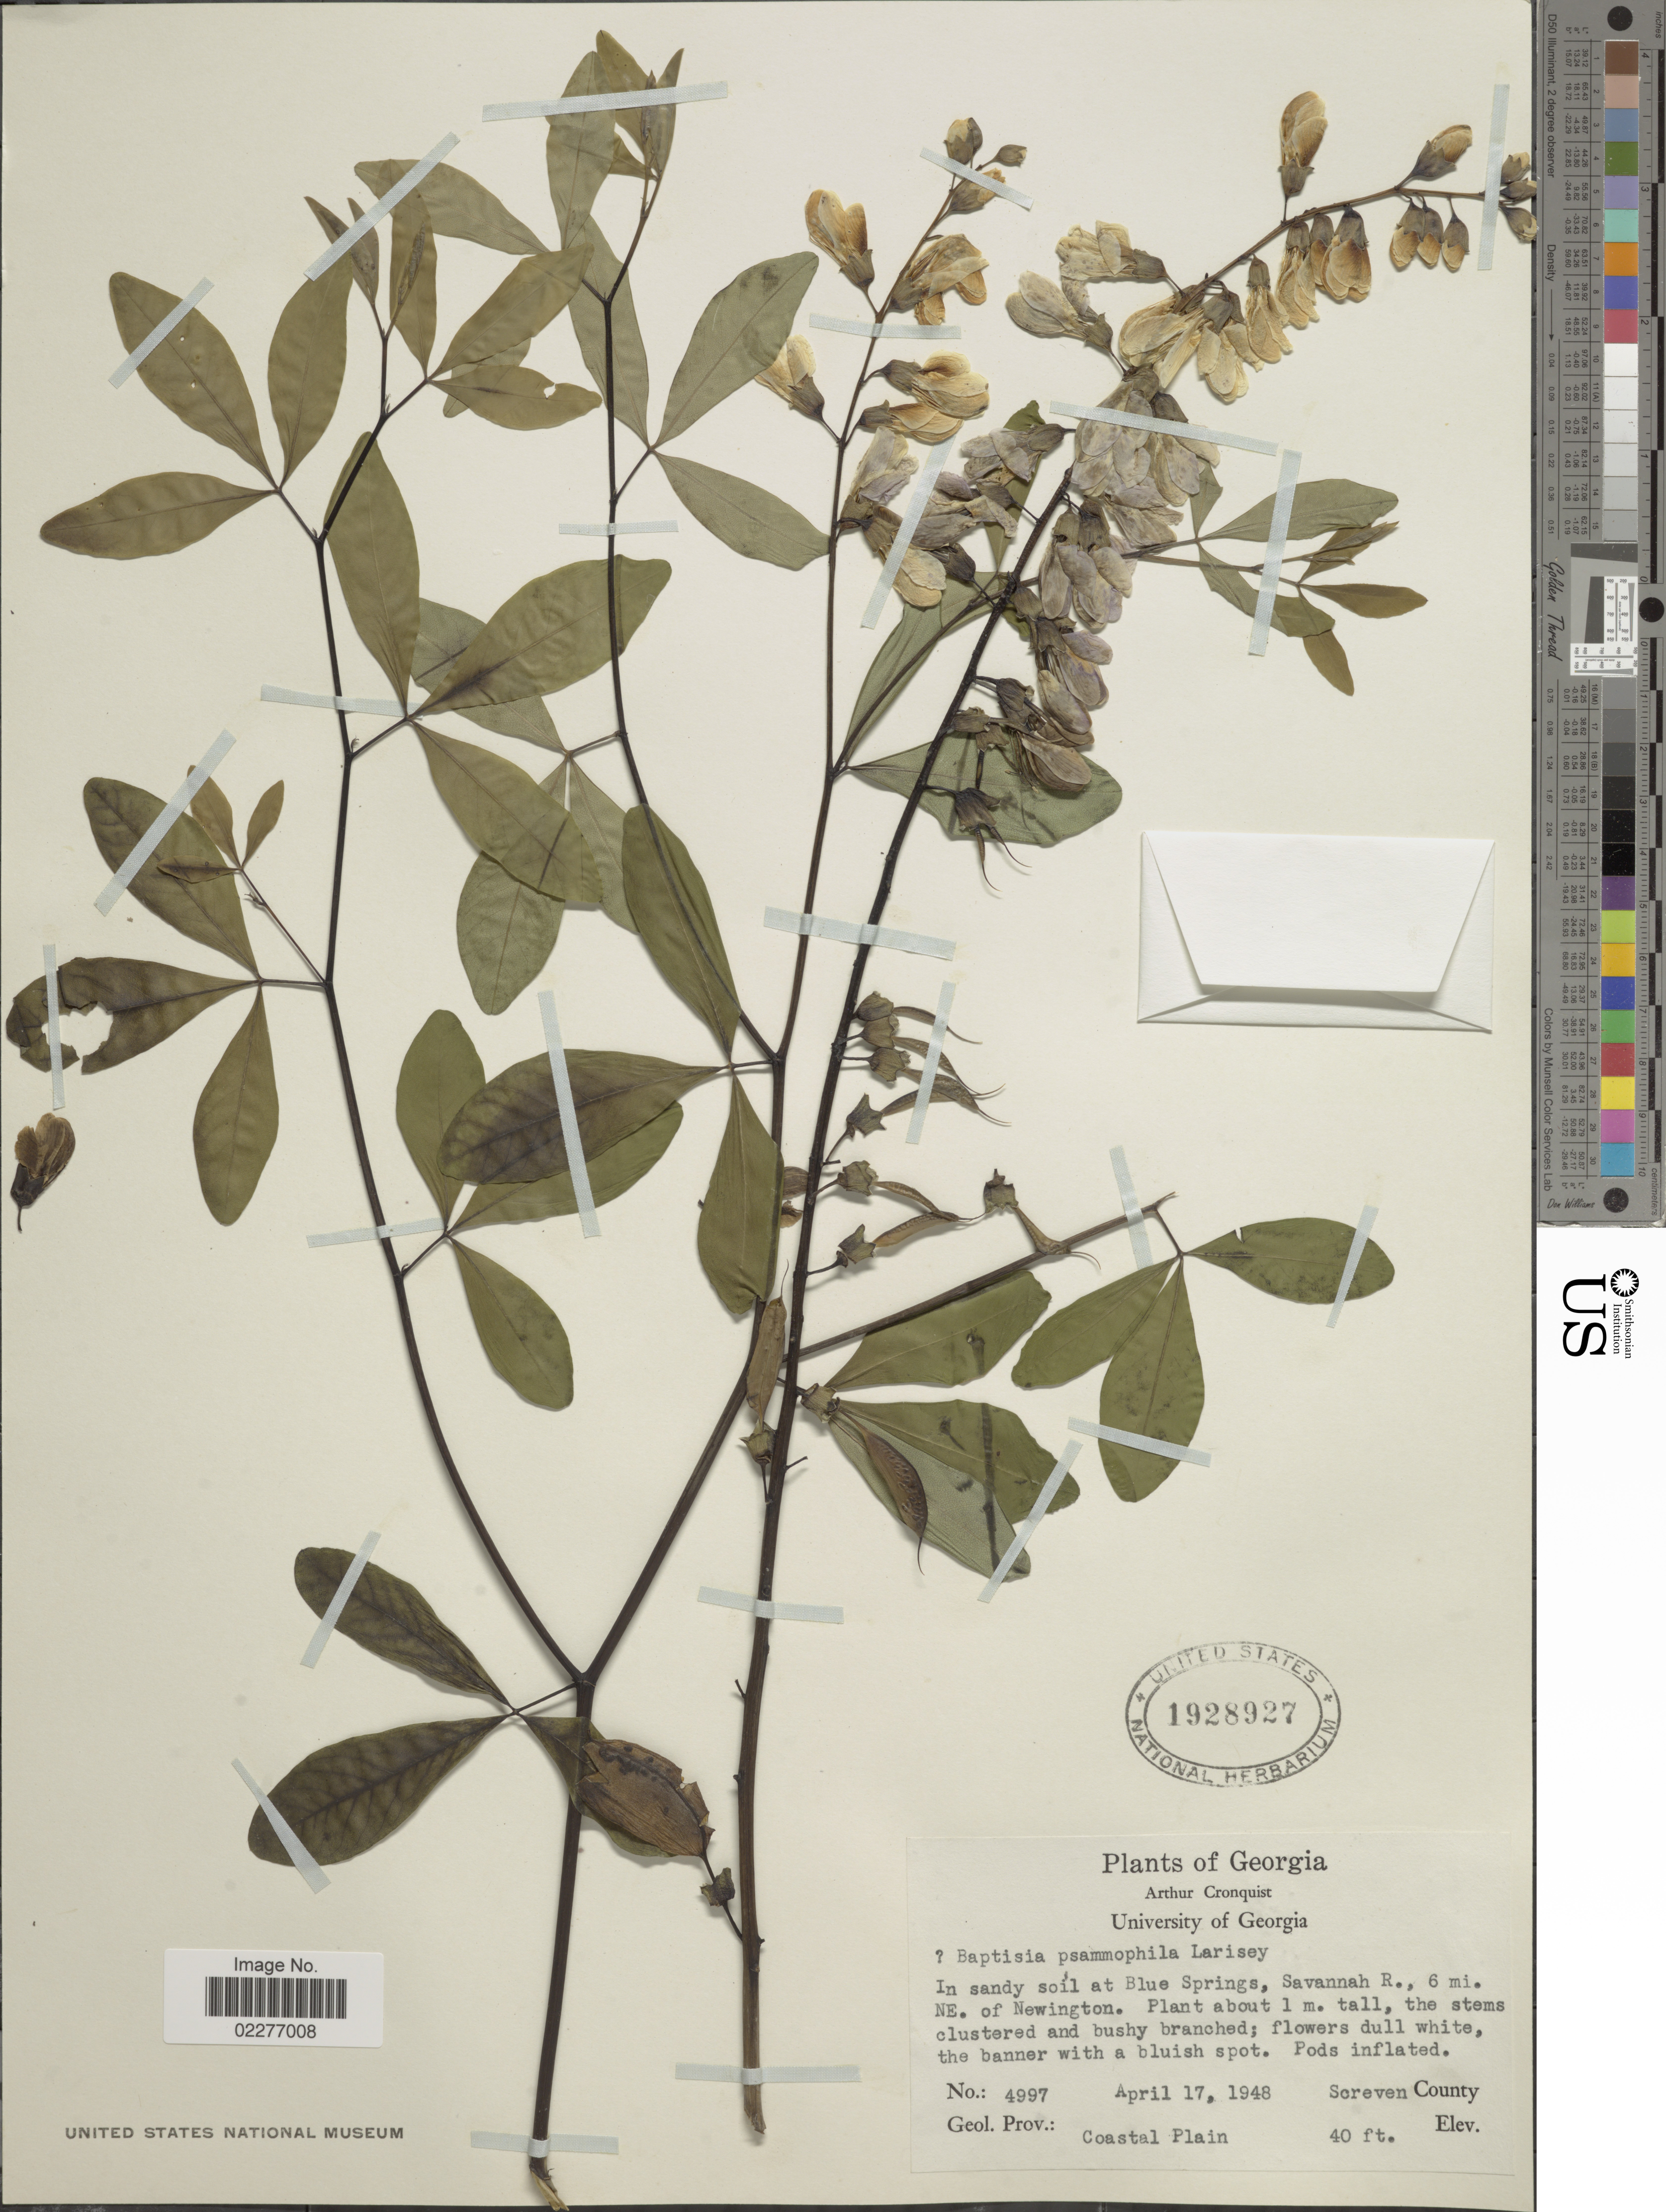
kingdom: Plantae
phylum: Tracheophyta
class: Magnoliopsida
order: Fabales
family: Fabaceae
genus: Baptisia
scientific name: Baptisia psammophila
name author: Larisey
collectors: A. J. Cronquist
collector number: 4997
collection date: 1948-04-17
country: United States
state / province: Georgia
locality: In andy soil at Blue Springs, Savannah R., 6 mi NE of Newington, Screven County, Geol. Prov. Coastal Plain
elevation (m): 12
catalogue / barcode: US 1928927